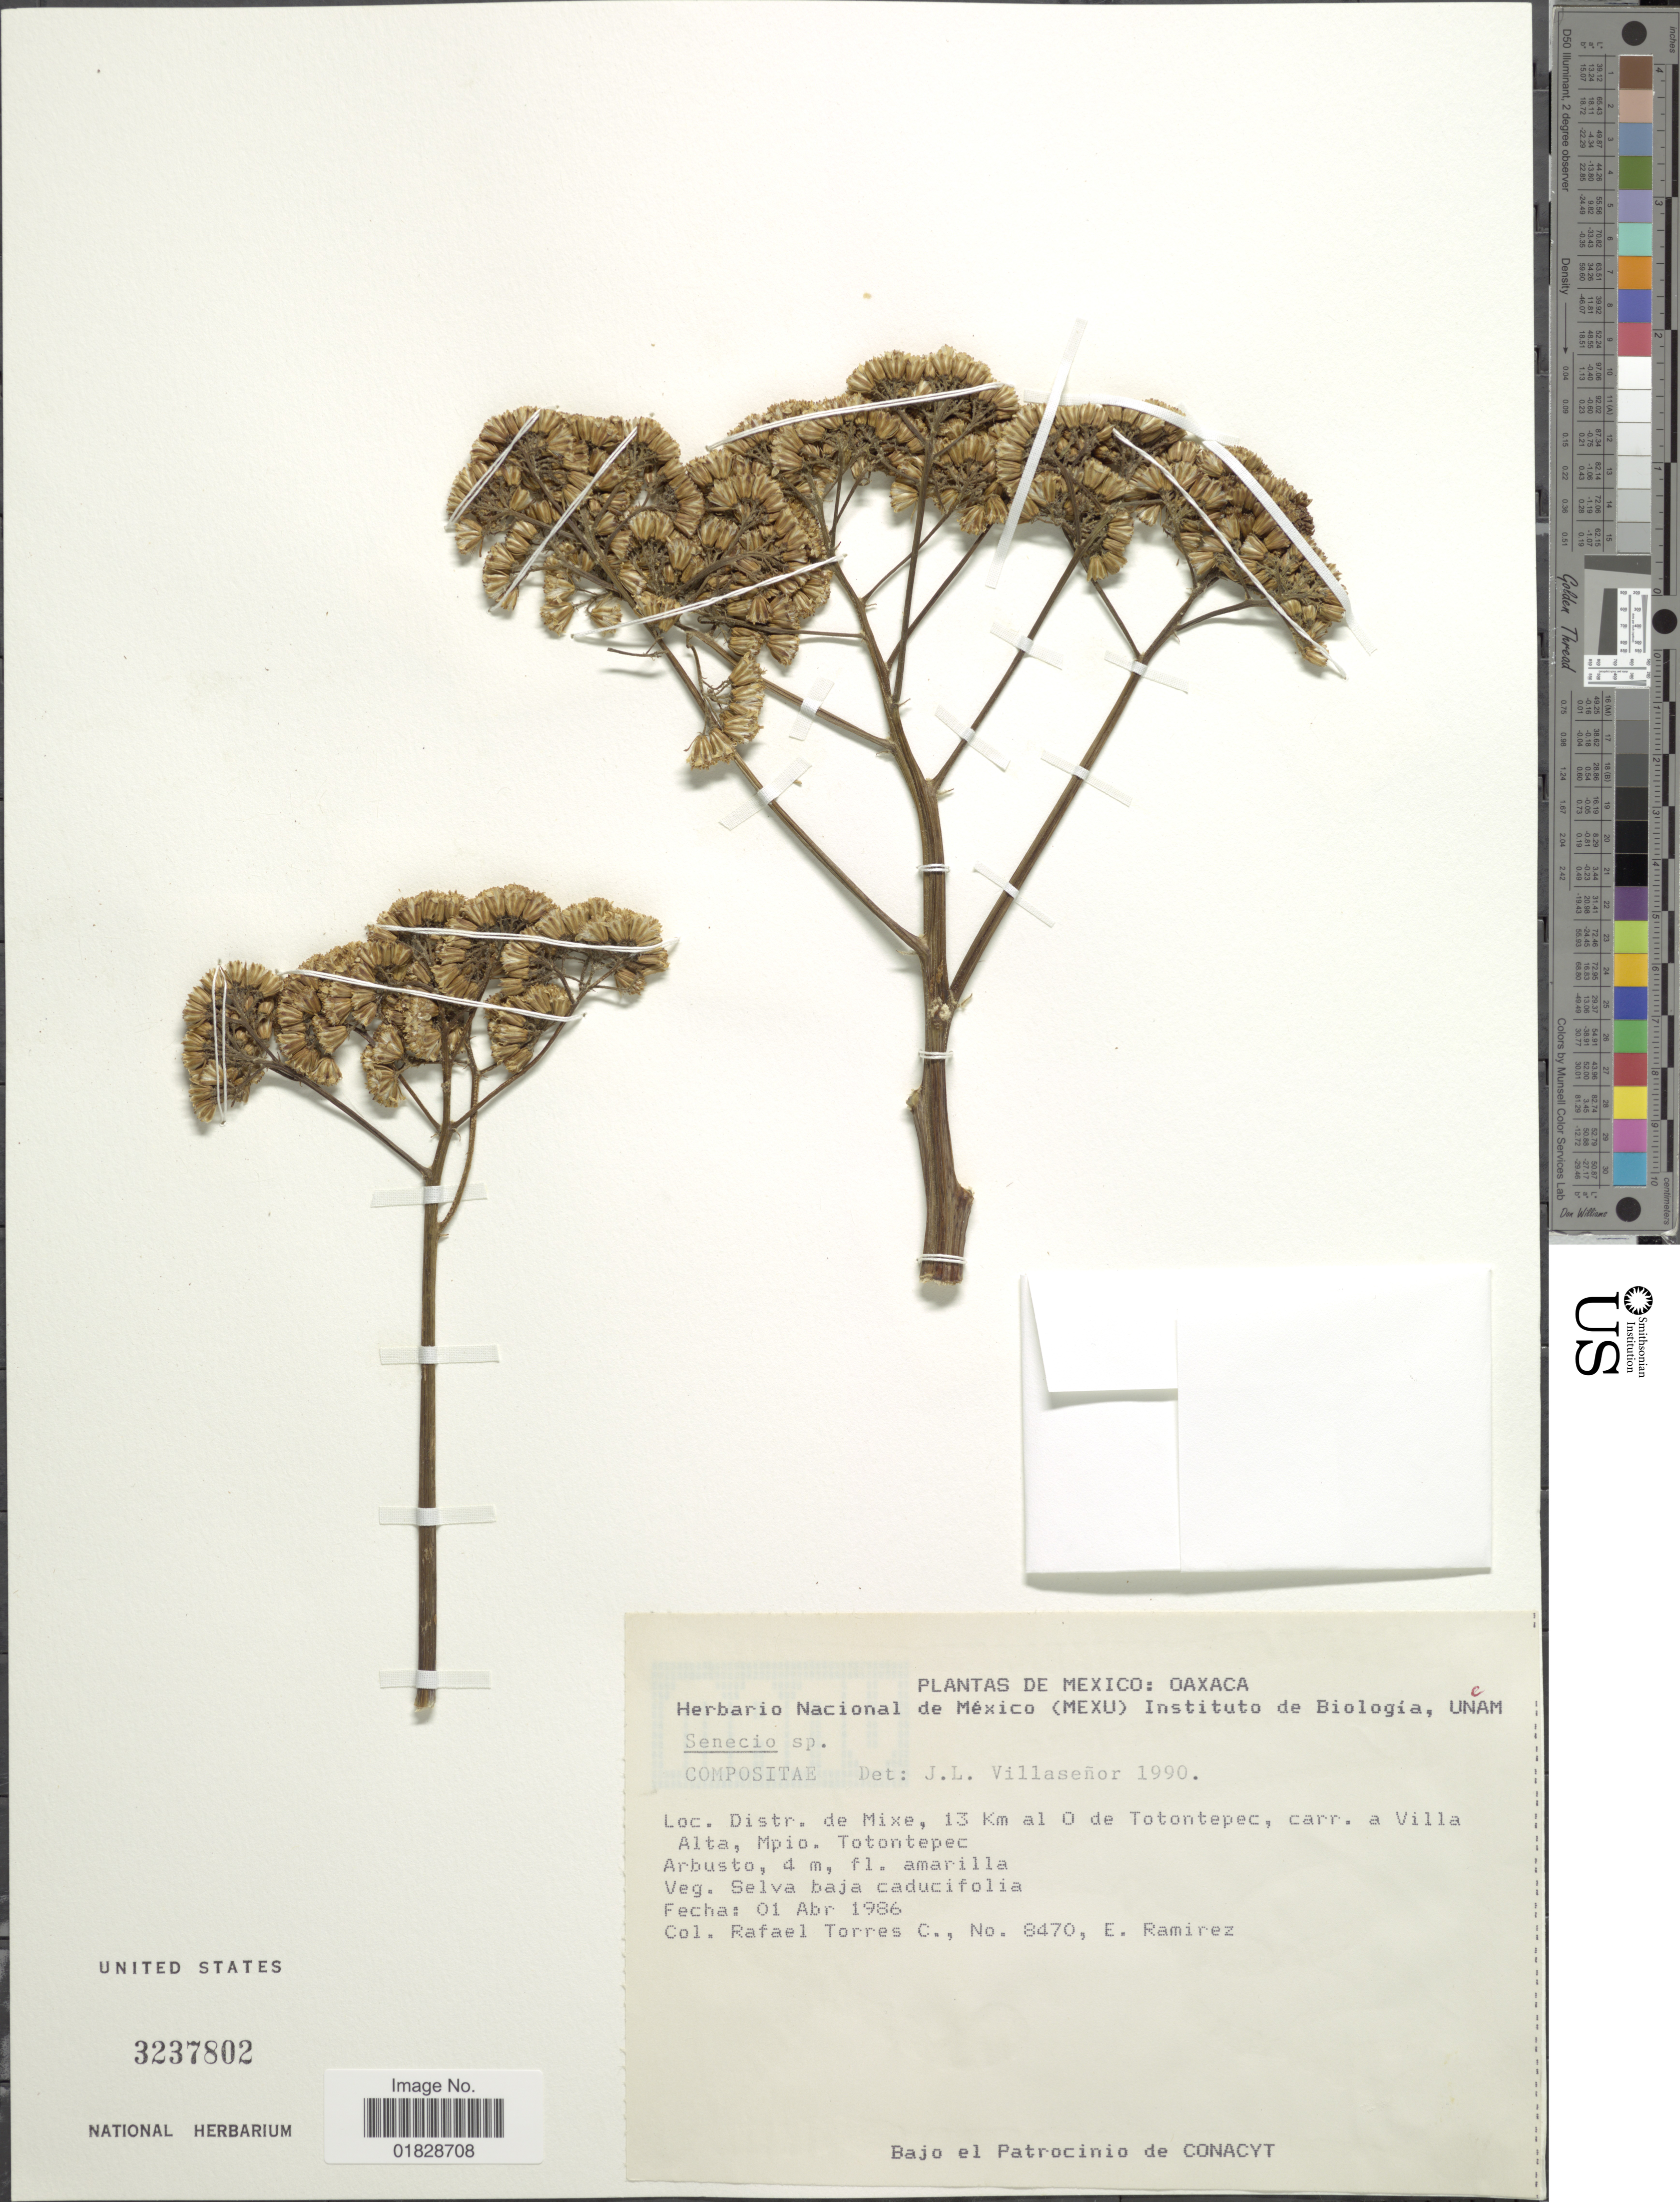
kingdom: Plantae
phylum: Tracheophyta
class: Magnoliopsida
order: Asterales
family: Asteraceae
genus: Telanthophora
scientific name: Telanthophora grandifolia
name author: (Less.) H. Rob. & Brettell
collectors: R. Torres C. & E. Ramírez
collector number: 8470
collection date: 1986-04-01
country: Mexico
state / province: Oaxaca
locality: Distr. de Mixe, 13 Km al O de Totontepec, carr. a Villa Alta, Mpio. Totontepec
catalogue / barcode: US 3237802